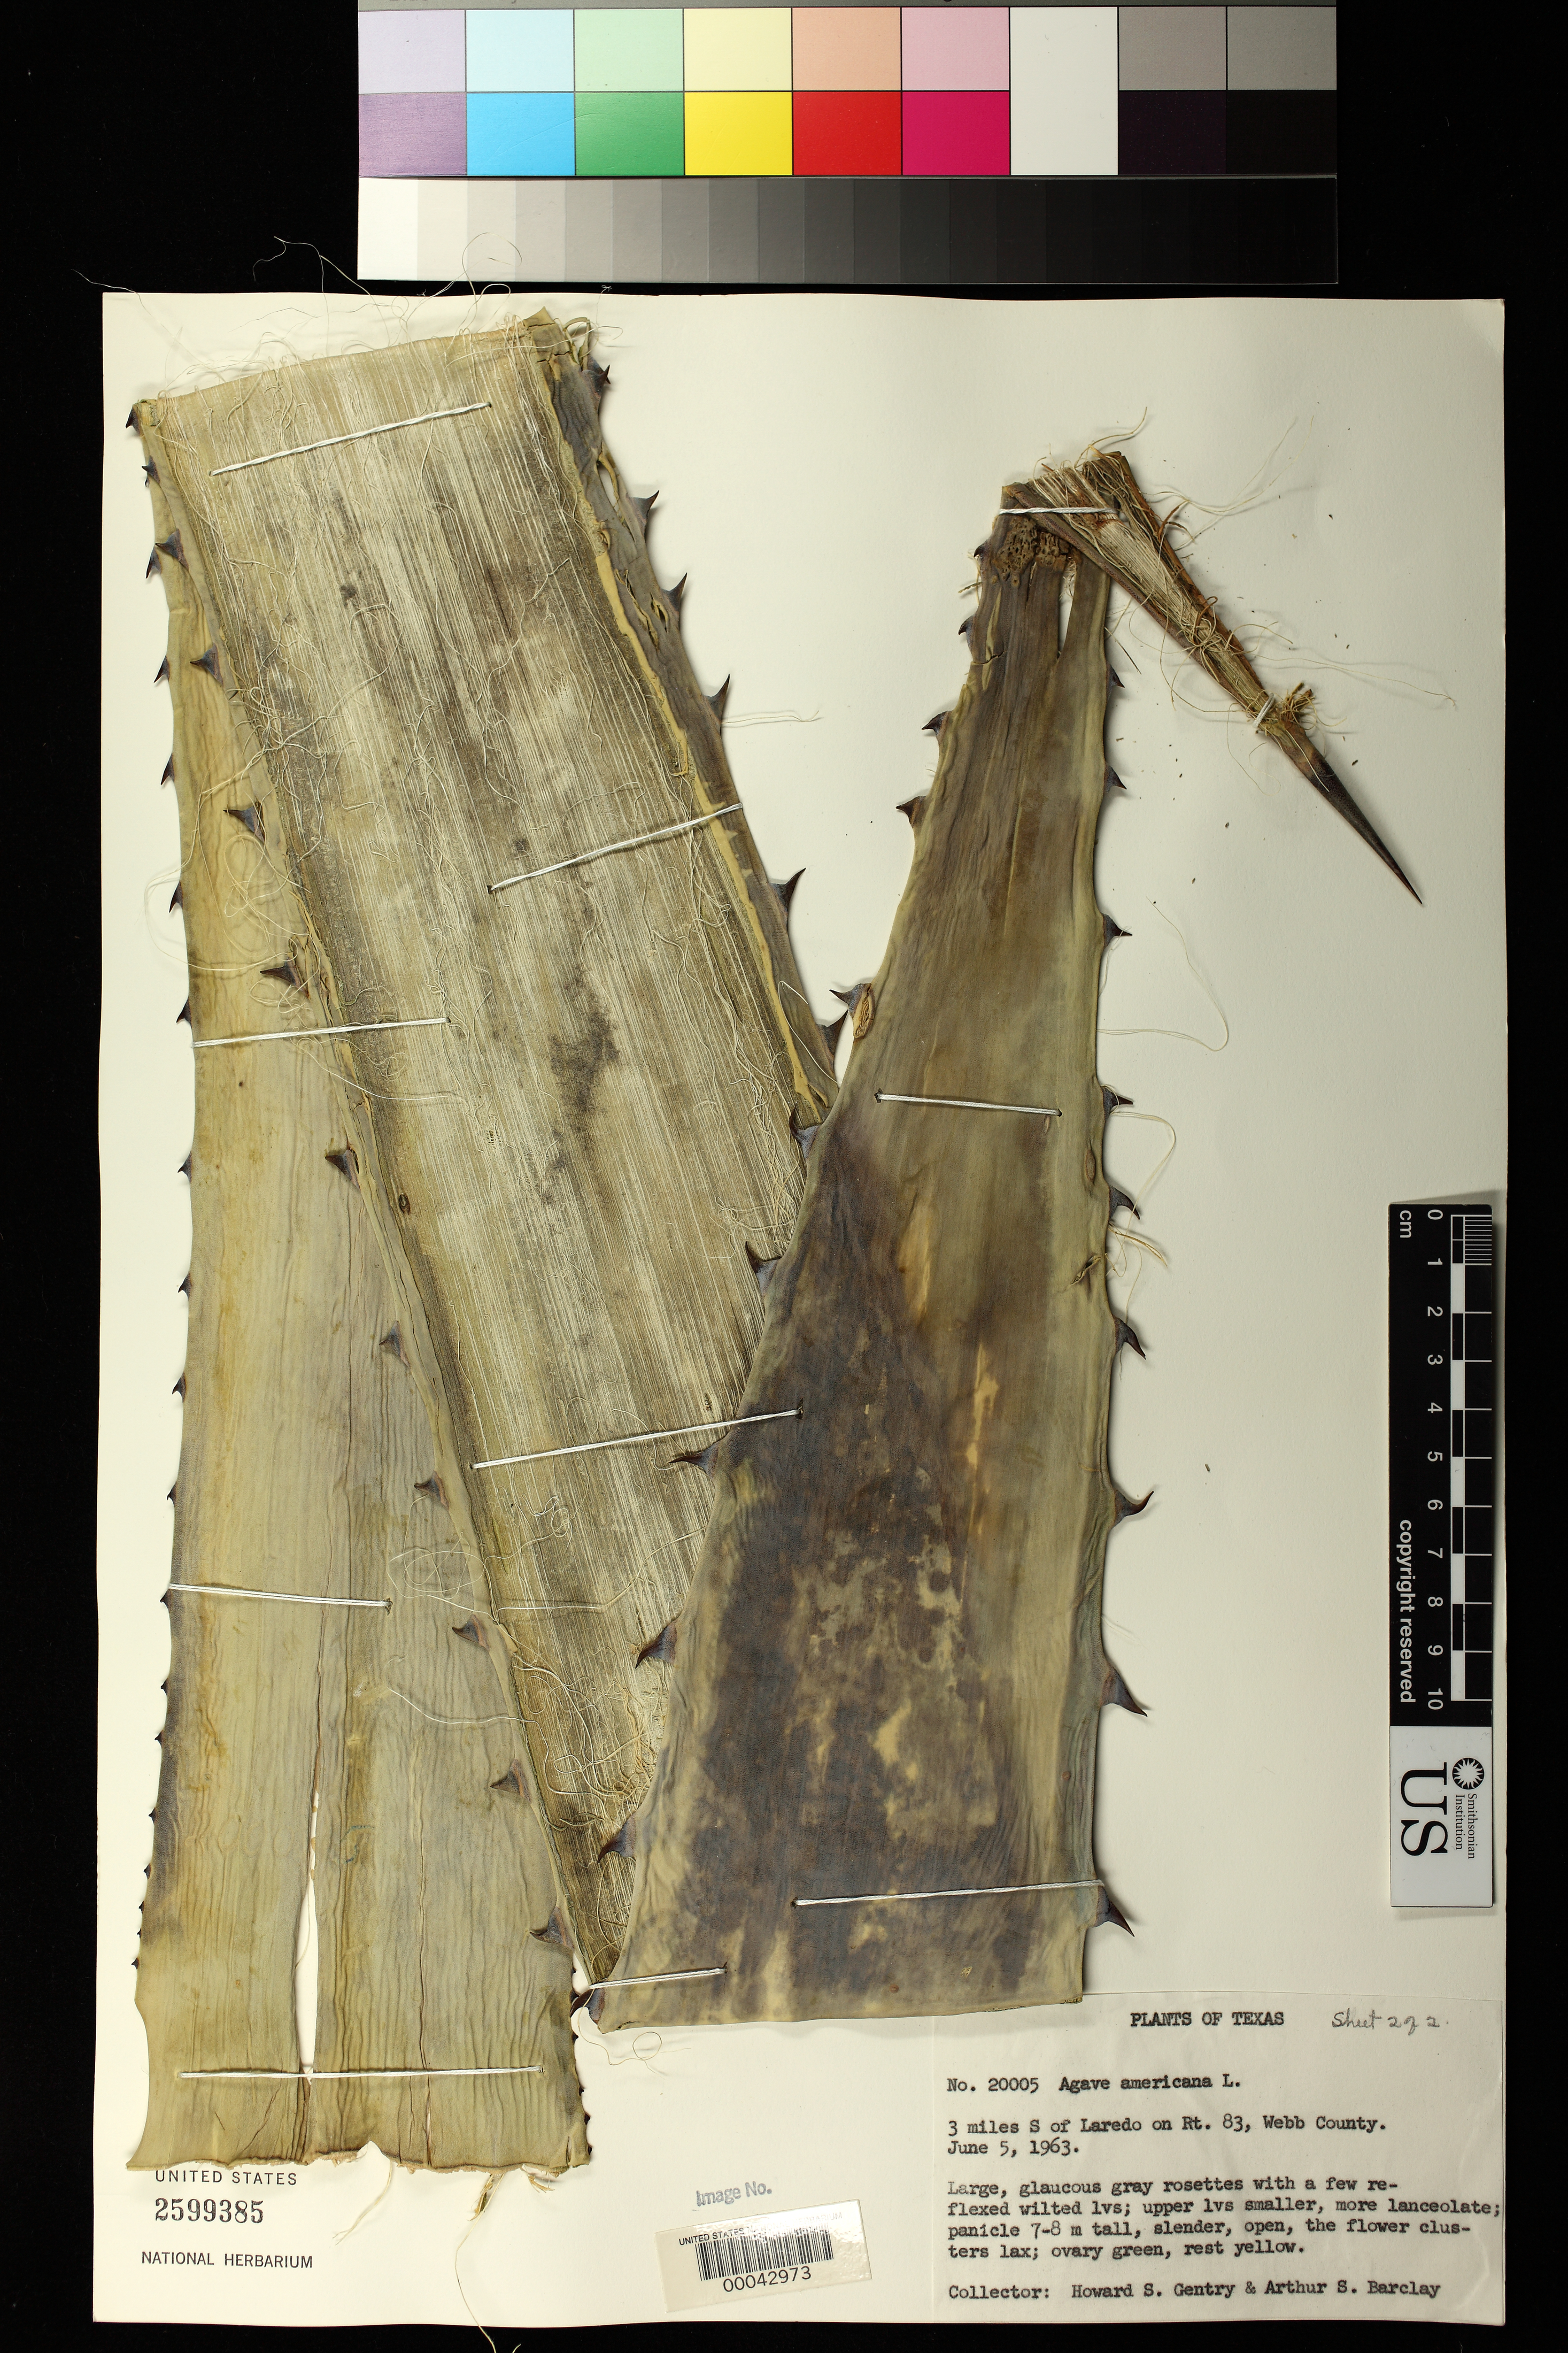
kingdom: Plantae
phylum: Tracheophyta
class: Liliopsida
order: Asparagales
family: Asparagaceae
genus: Agave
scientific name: Agave americana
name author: L.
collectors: H. S. Gentry & A. S. Barclay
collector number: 20005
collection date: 1963-06-05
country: United States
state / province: Texas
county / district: Webb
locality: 3 miles S of Laredo on Rt. 83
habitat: Large, glaucous gray rosettes with a few reflexed wilted lvs; upper lvs smaller, more lanceolate; panicle 7-8 m tall, slender, open, the flower clusters lax; ovary green, rest yellow.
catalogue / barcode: US 2599385